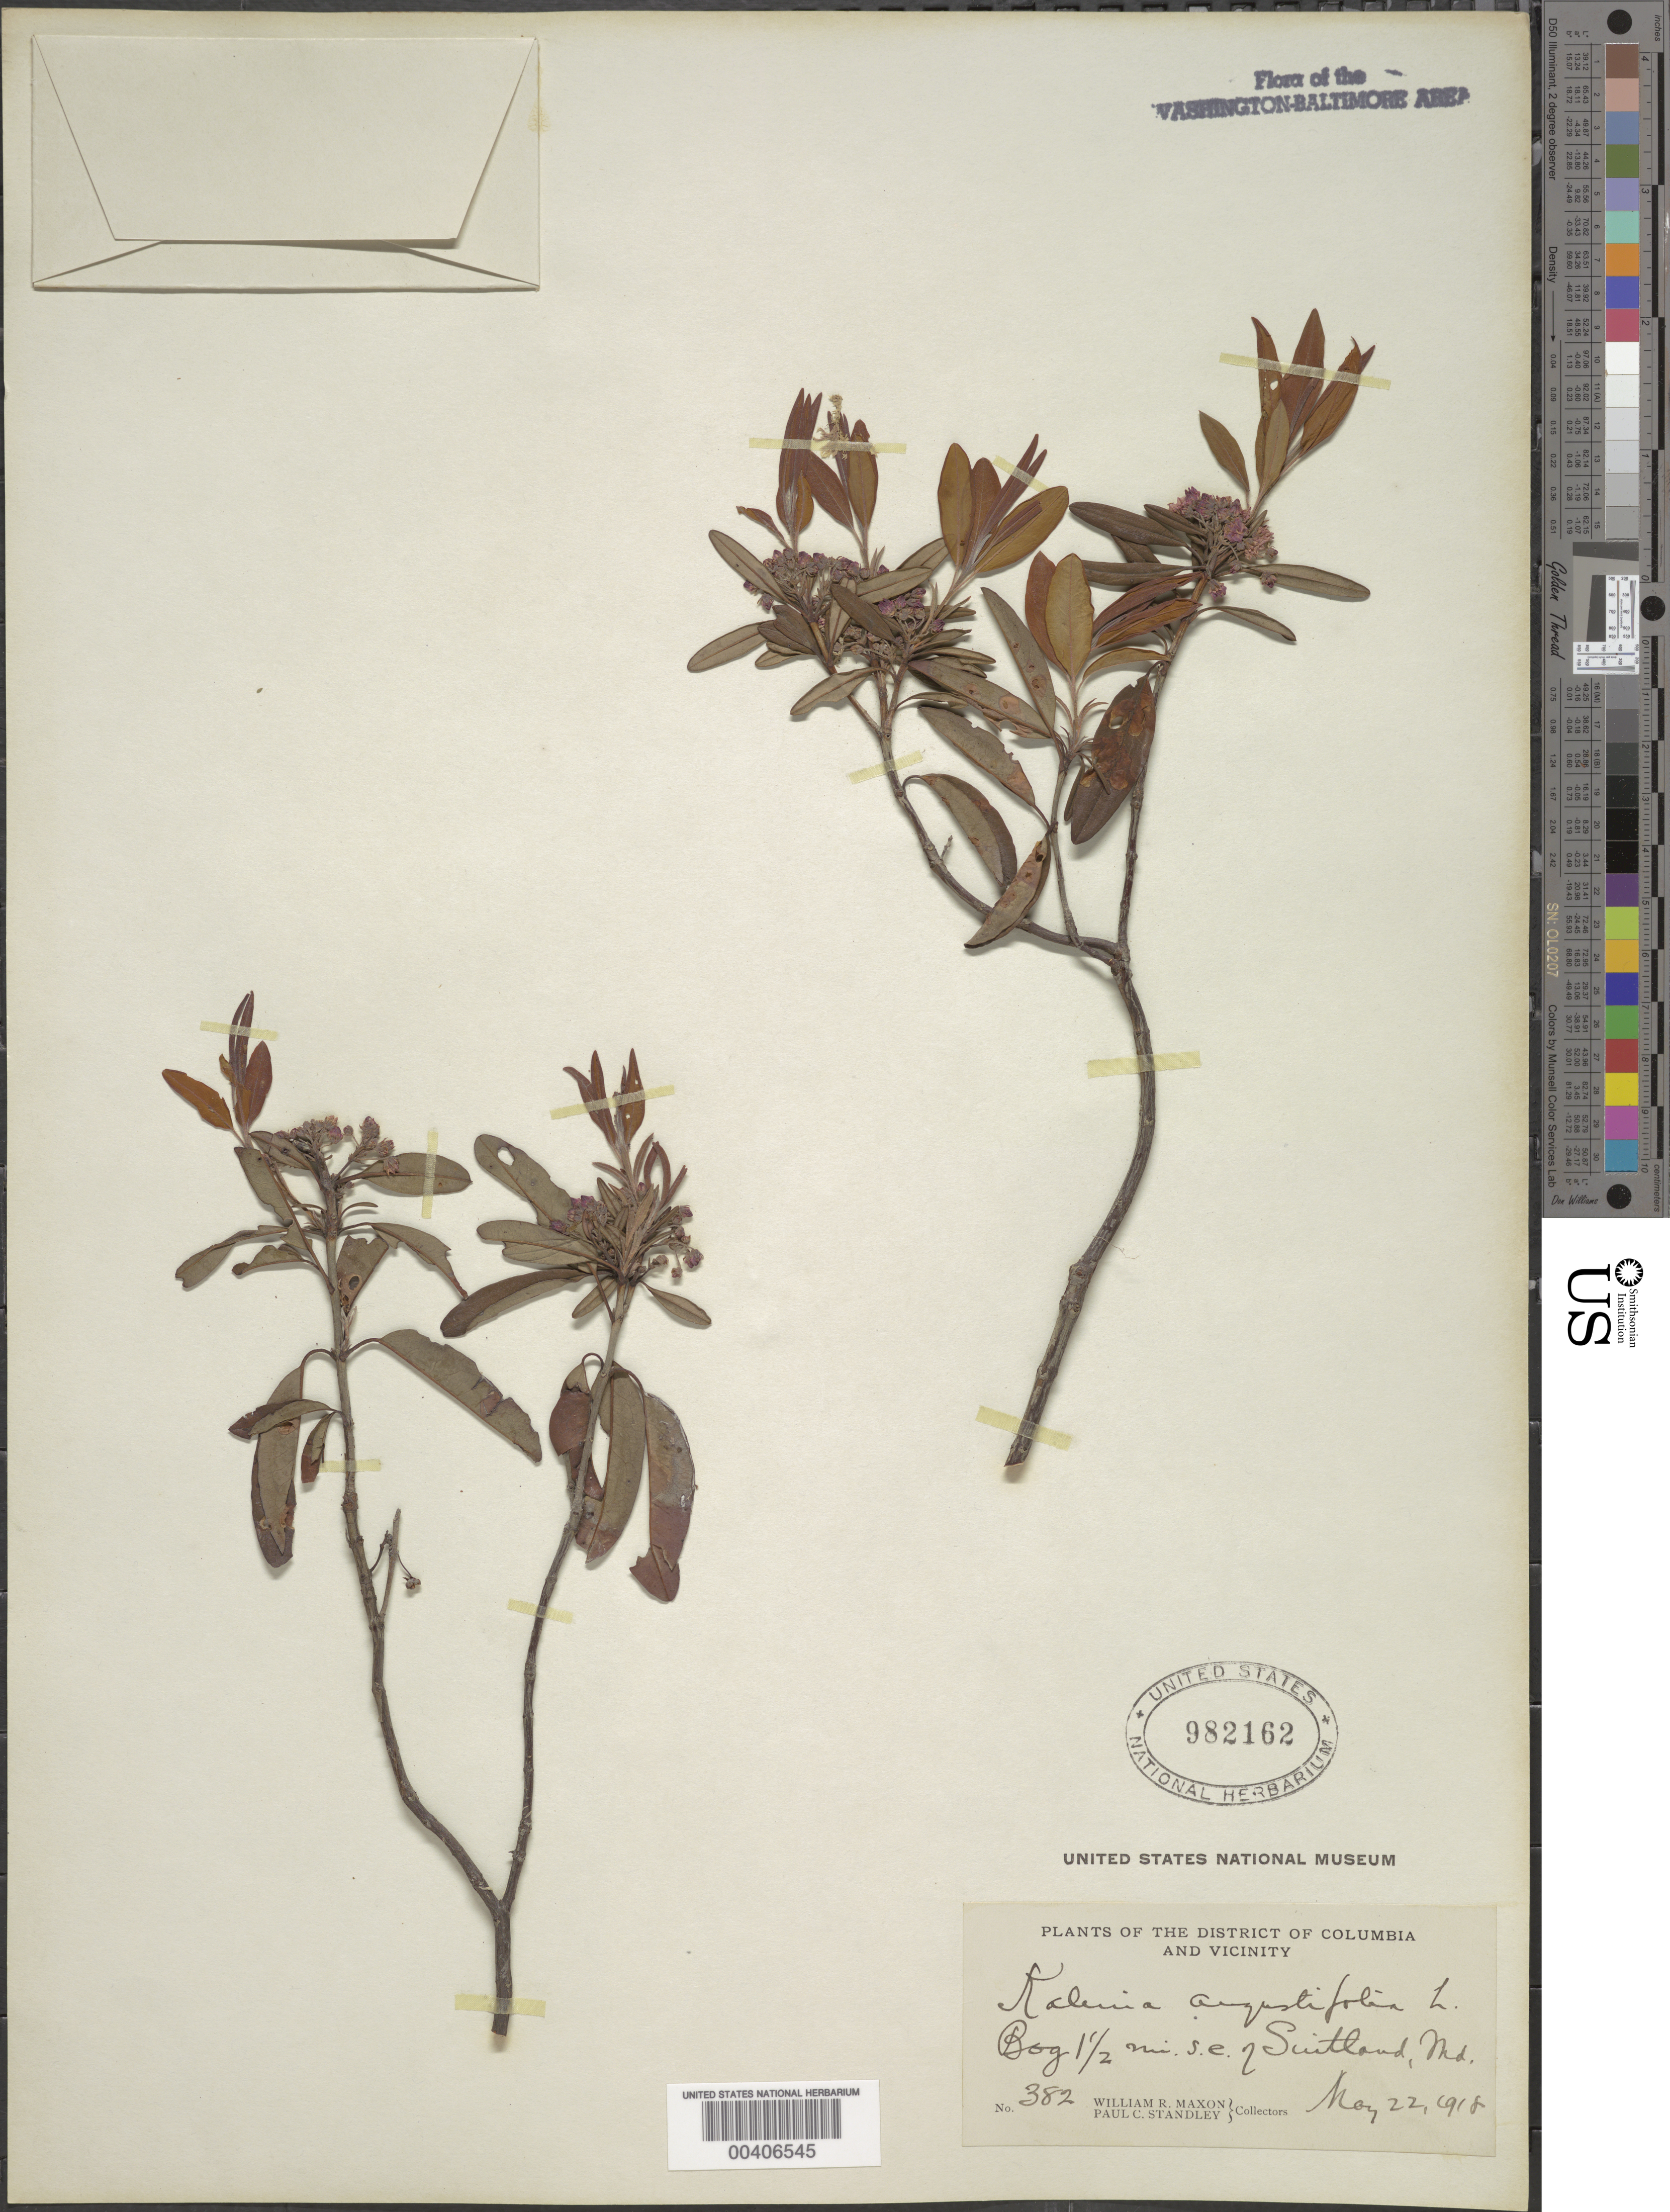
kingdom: Plantae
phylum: Tracheophyta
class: Magnoliopsida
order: Ericales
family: Ericaceae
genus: Kalmia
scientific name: Kalmia angustifolia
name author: L.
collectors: W. R. Maxon & P. C. Standley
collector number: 382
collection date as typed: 22 May 1918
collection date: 1918-05-22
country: United States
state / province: Maryland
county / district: Prince George's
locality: Southeast of Suitland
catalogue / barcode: US 982162